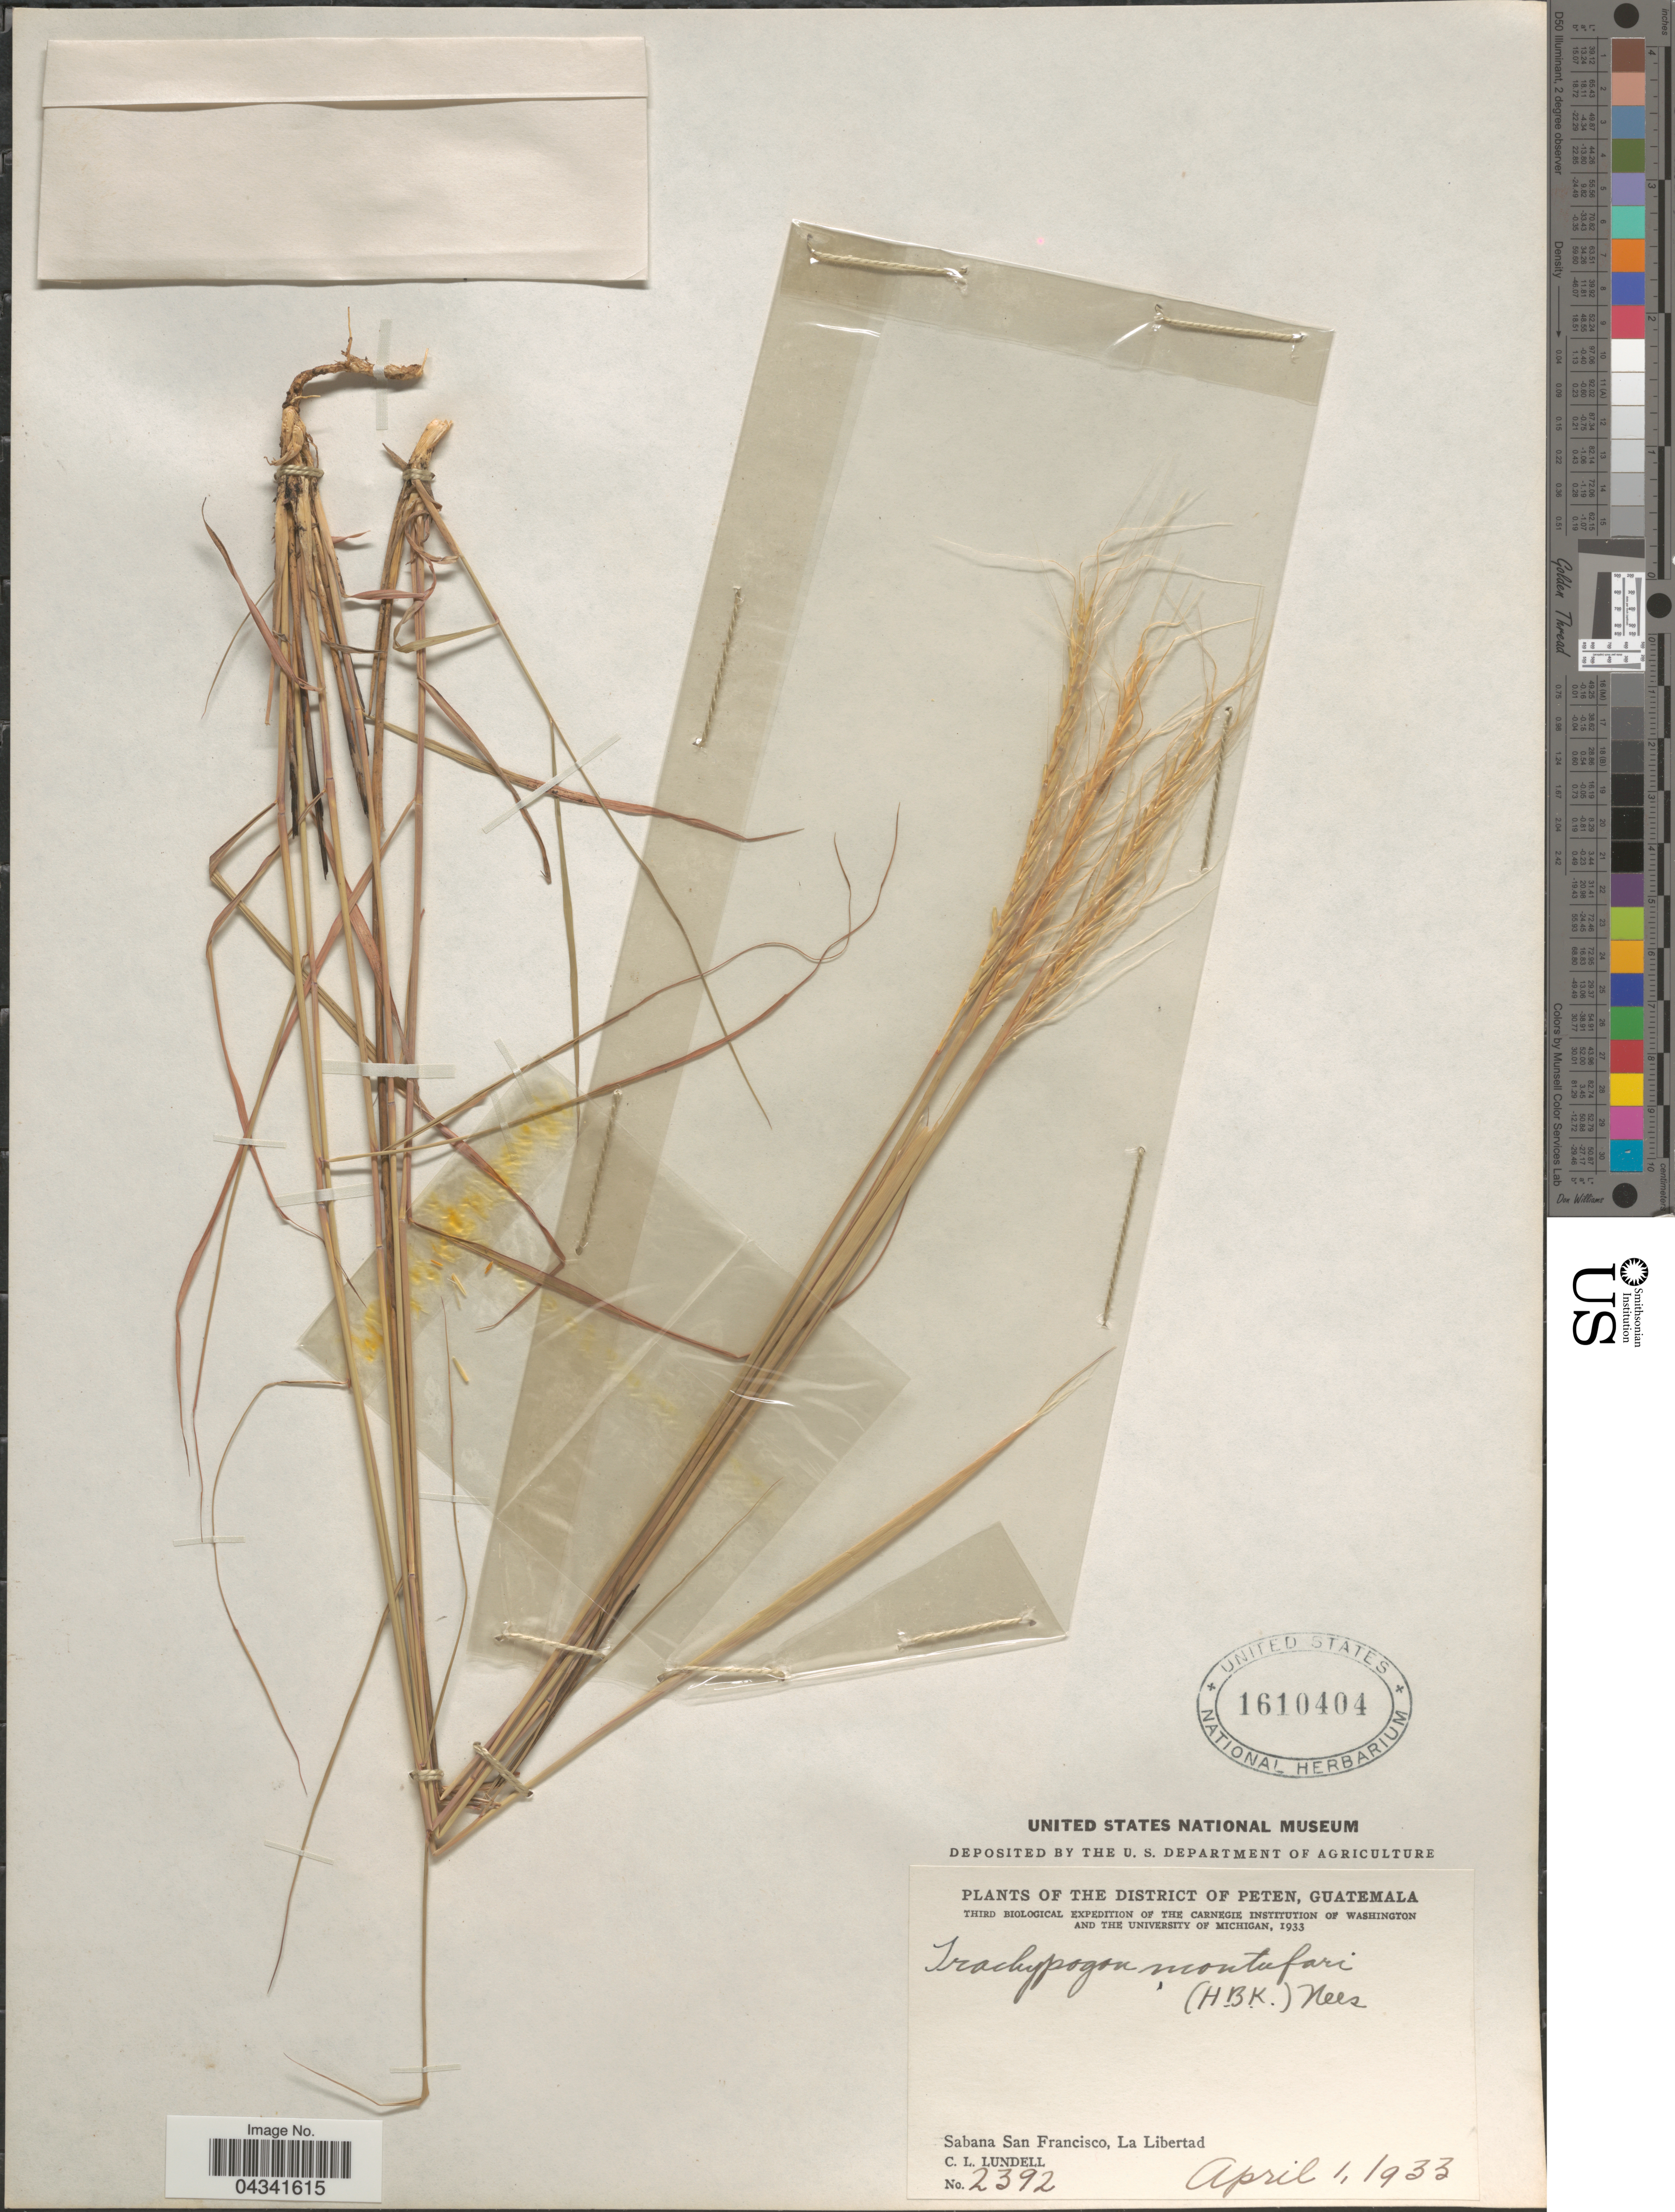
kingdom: Plantae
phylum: Tracheophyta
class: Liliopsida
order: Poales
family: Poaceae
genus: Trachypogon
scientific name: Trachypogon spicatus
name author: (L. f.) Kuntze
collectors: C. L. Lundell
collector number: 2392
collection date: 1933-04-01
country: Guatemala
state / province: El Peten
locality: The District Of Peten. Third Biological Expedition Of The Carnegie Institution Of Washington And The University Of Michigan, 1933. Sabana San Francisco, La Libertad.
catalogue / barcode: US 1610404